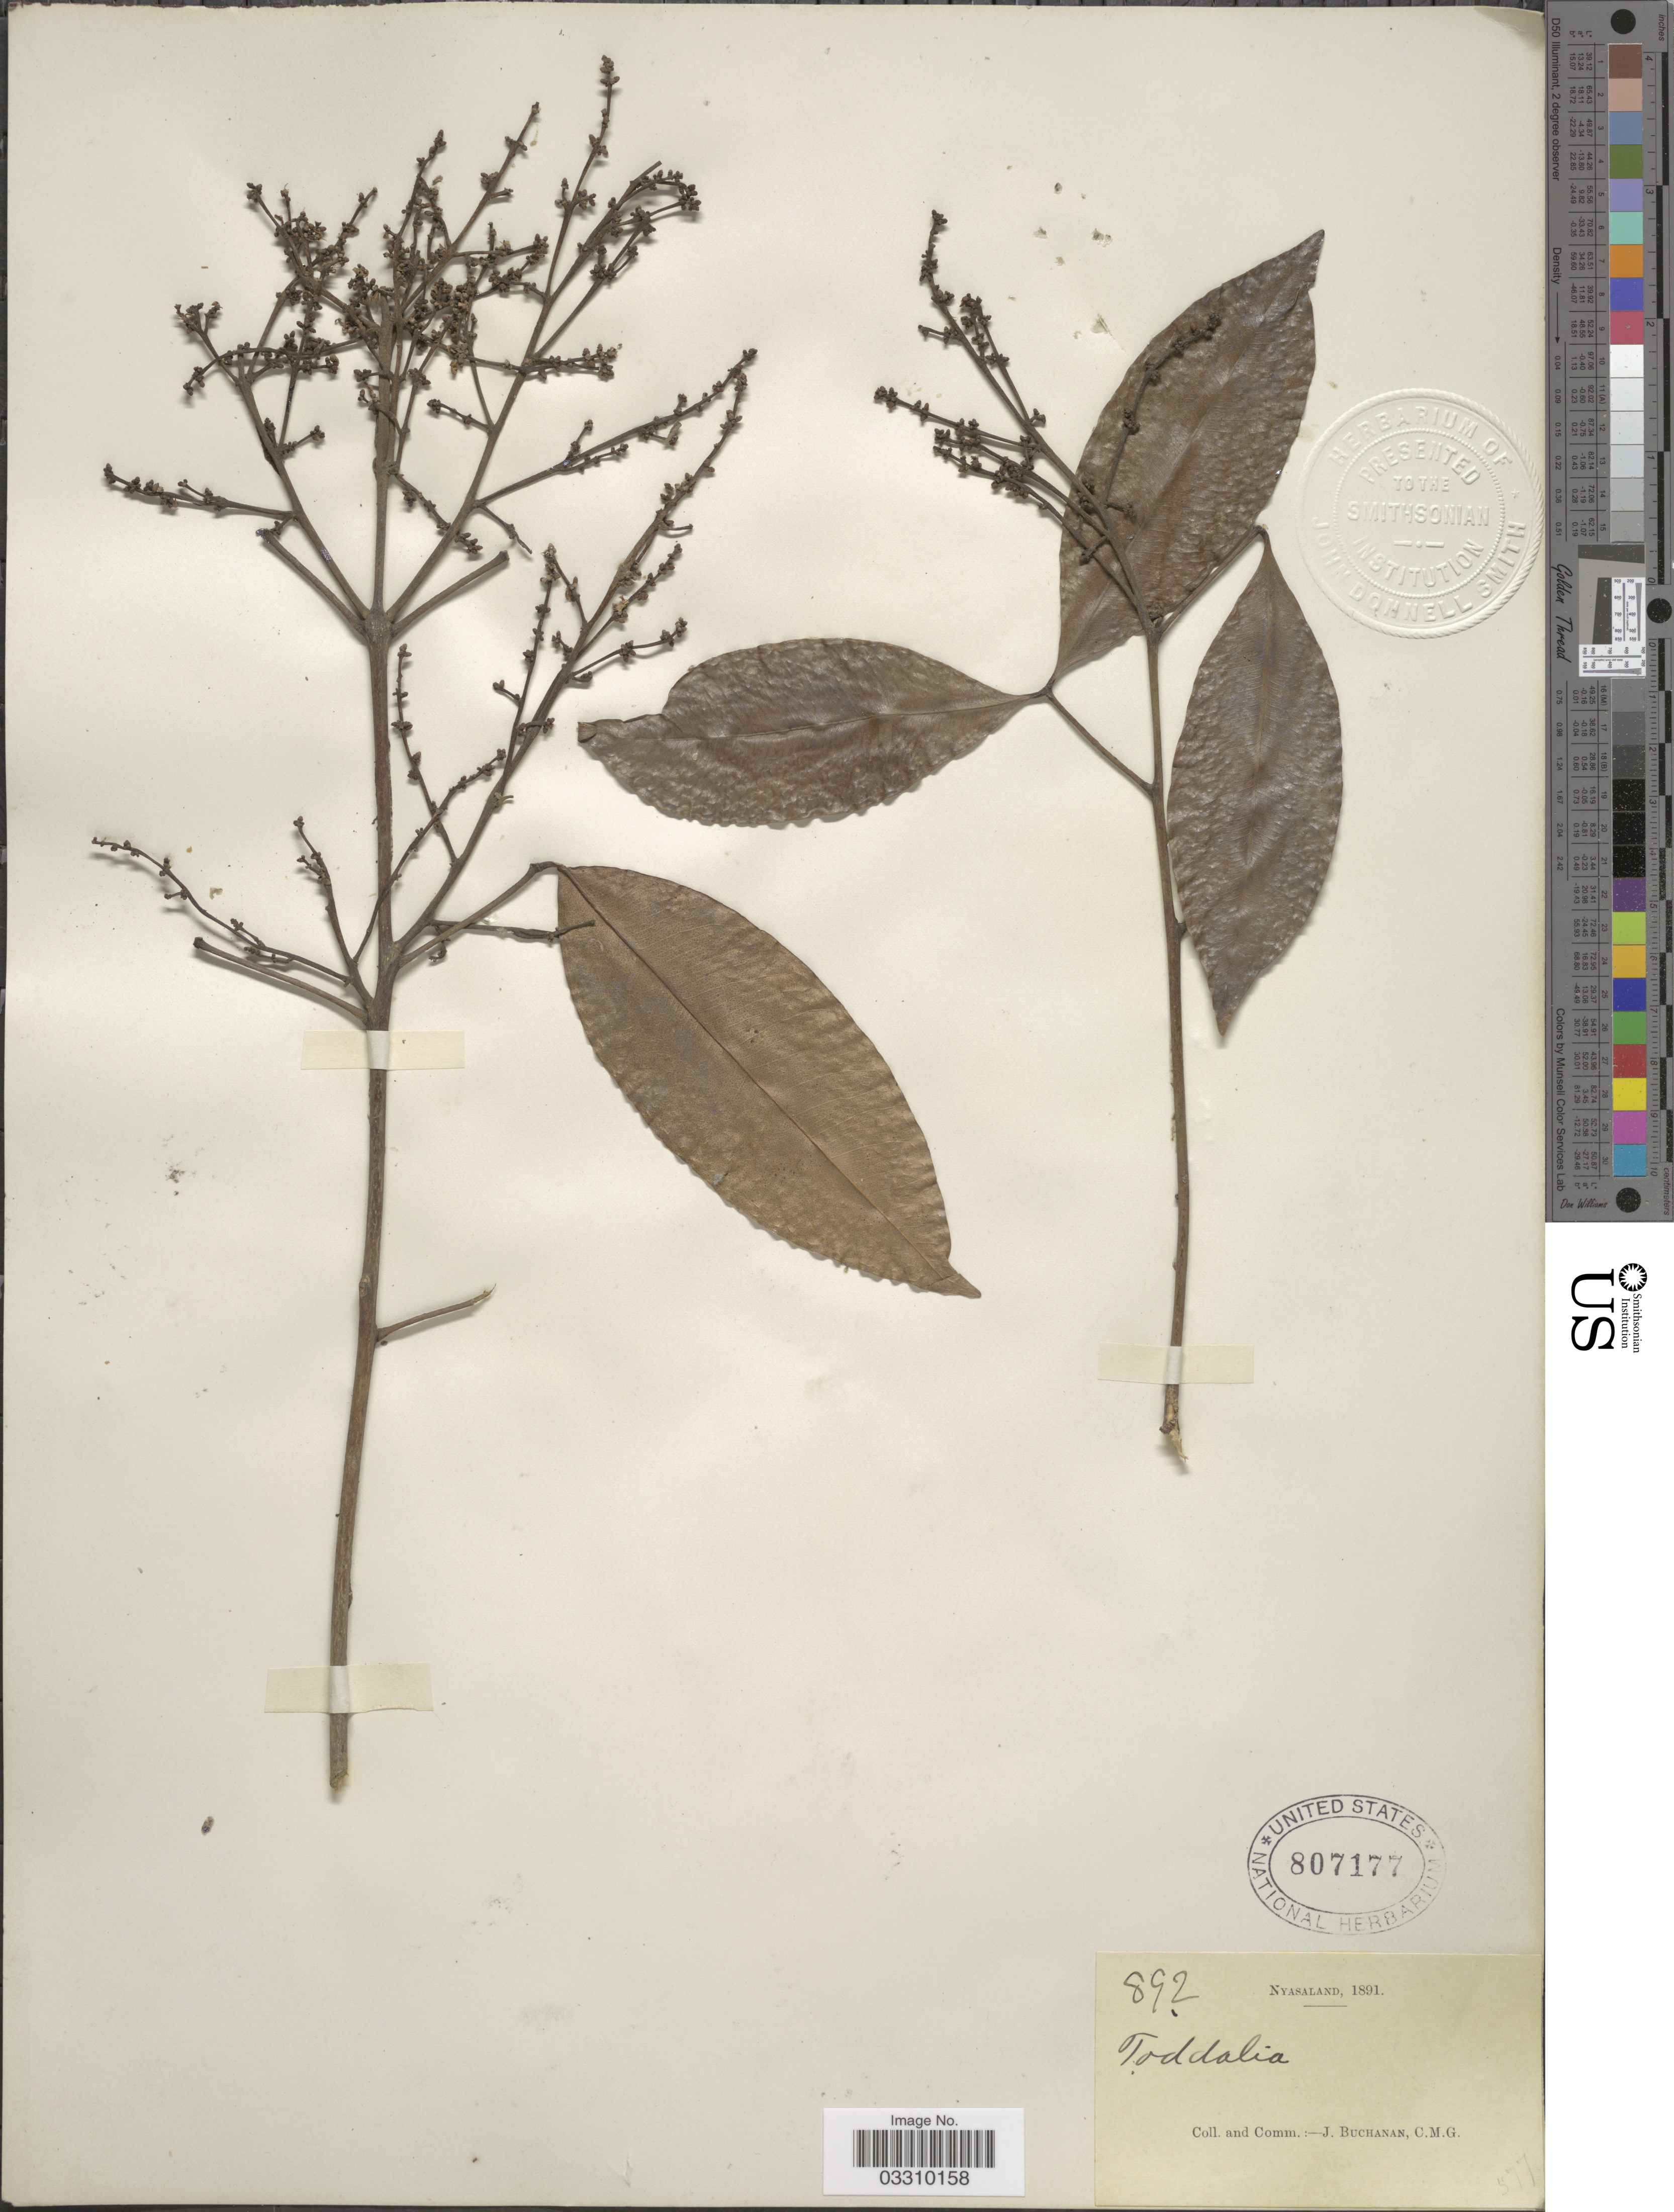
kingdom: Plantae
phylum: Tracheophyta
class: Magnoliopsida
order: Sapindales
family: Rutaceae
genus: Vepris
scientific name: Vepris sp.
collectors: C. Buchanan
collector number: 892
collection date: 1891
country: Malawi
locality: Nyasaland.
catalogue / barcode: US 807177